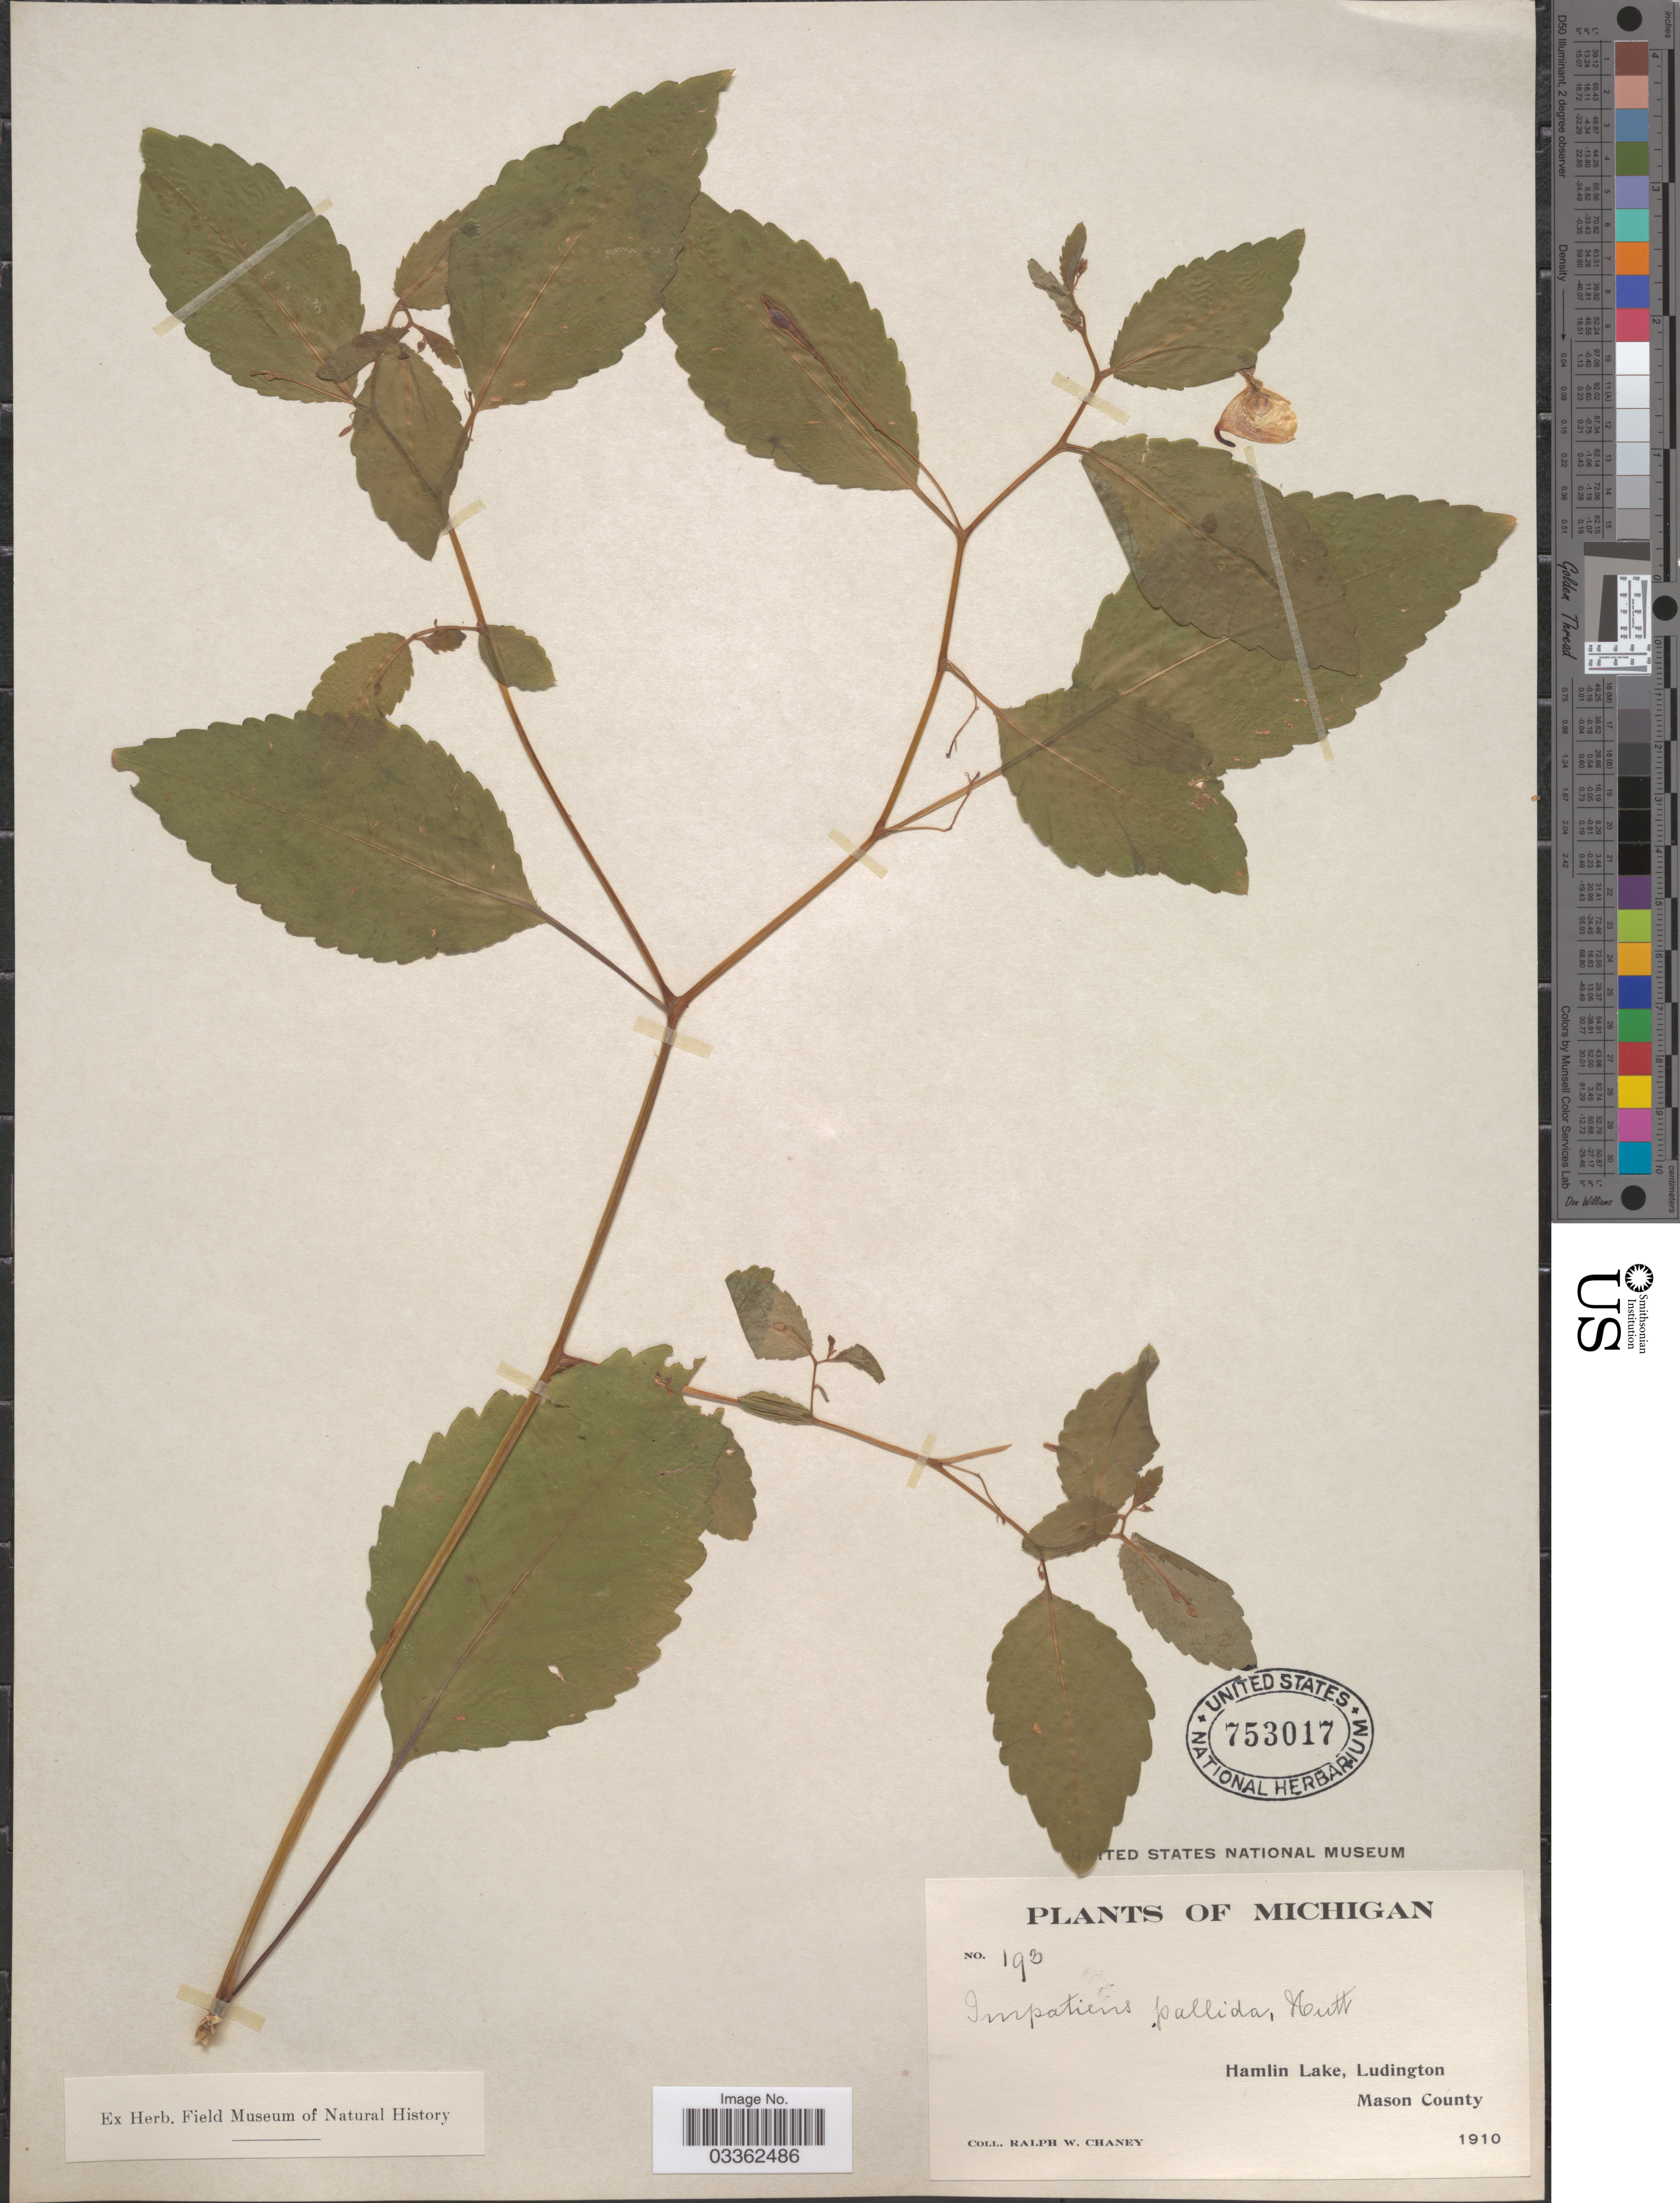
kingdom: Plantae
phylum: Tracheophyta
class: Magnoliopsida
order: Ericales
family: Balsaminaceae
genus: Impatiens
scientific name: Impatiens pallida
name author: Nutt.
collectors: R. Chaney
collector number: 193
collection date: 1910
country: United States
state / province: Michigan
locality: Hamlin Lake, Ludington. Mason County.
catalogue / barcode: US 753017